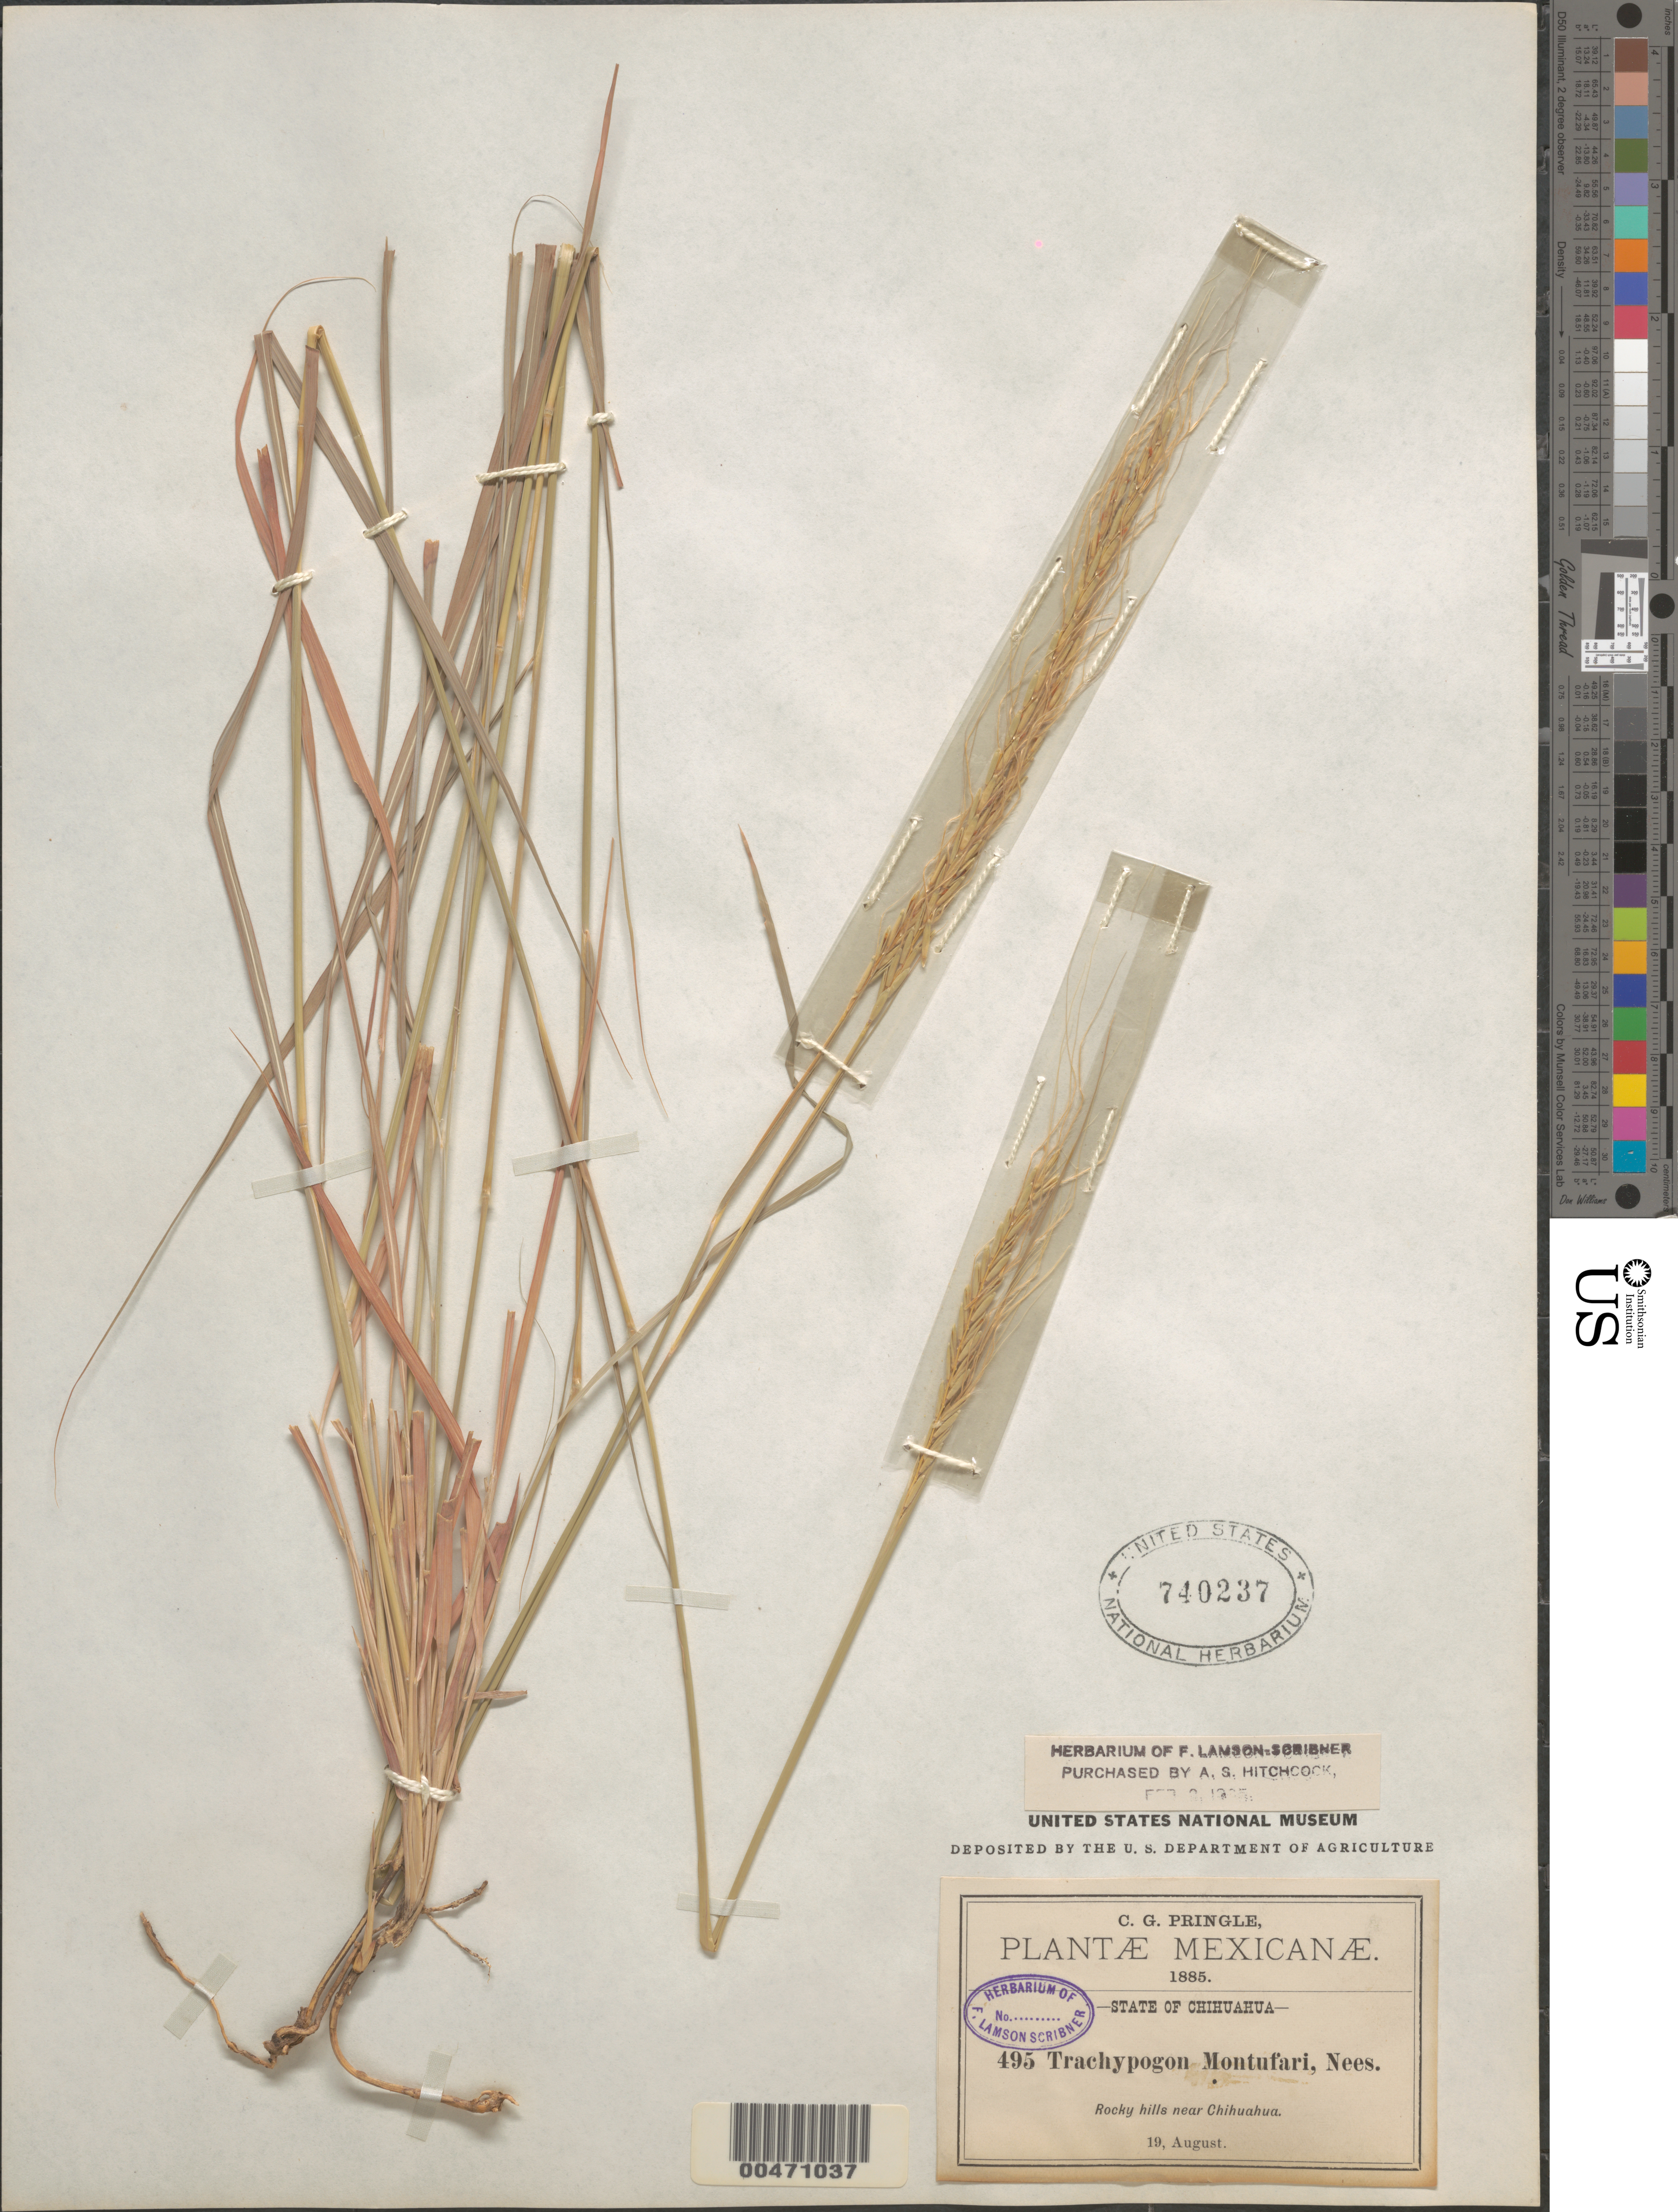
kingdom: Plantae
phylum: Tracheophyta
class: Liliopsida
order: Poales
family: Poaceae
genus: Trachypogon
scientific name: Trachypogon secundus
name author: (J. Presl) Scribn.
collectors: C. G. Pringle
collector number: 495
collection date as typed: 19 Aug 1885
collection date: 1885-08-19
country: Mexico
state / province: Chihuahua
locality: Near Chihuahua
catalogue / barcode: US 740237